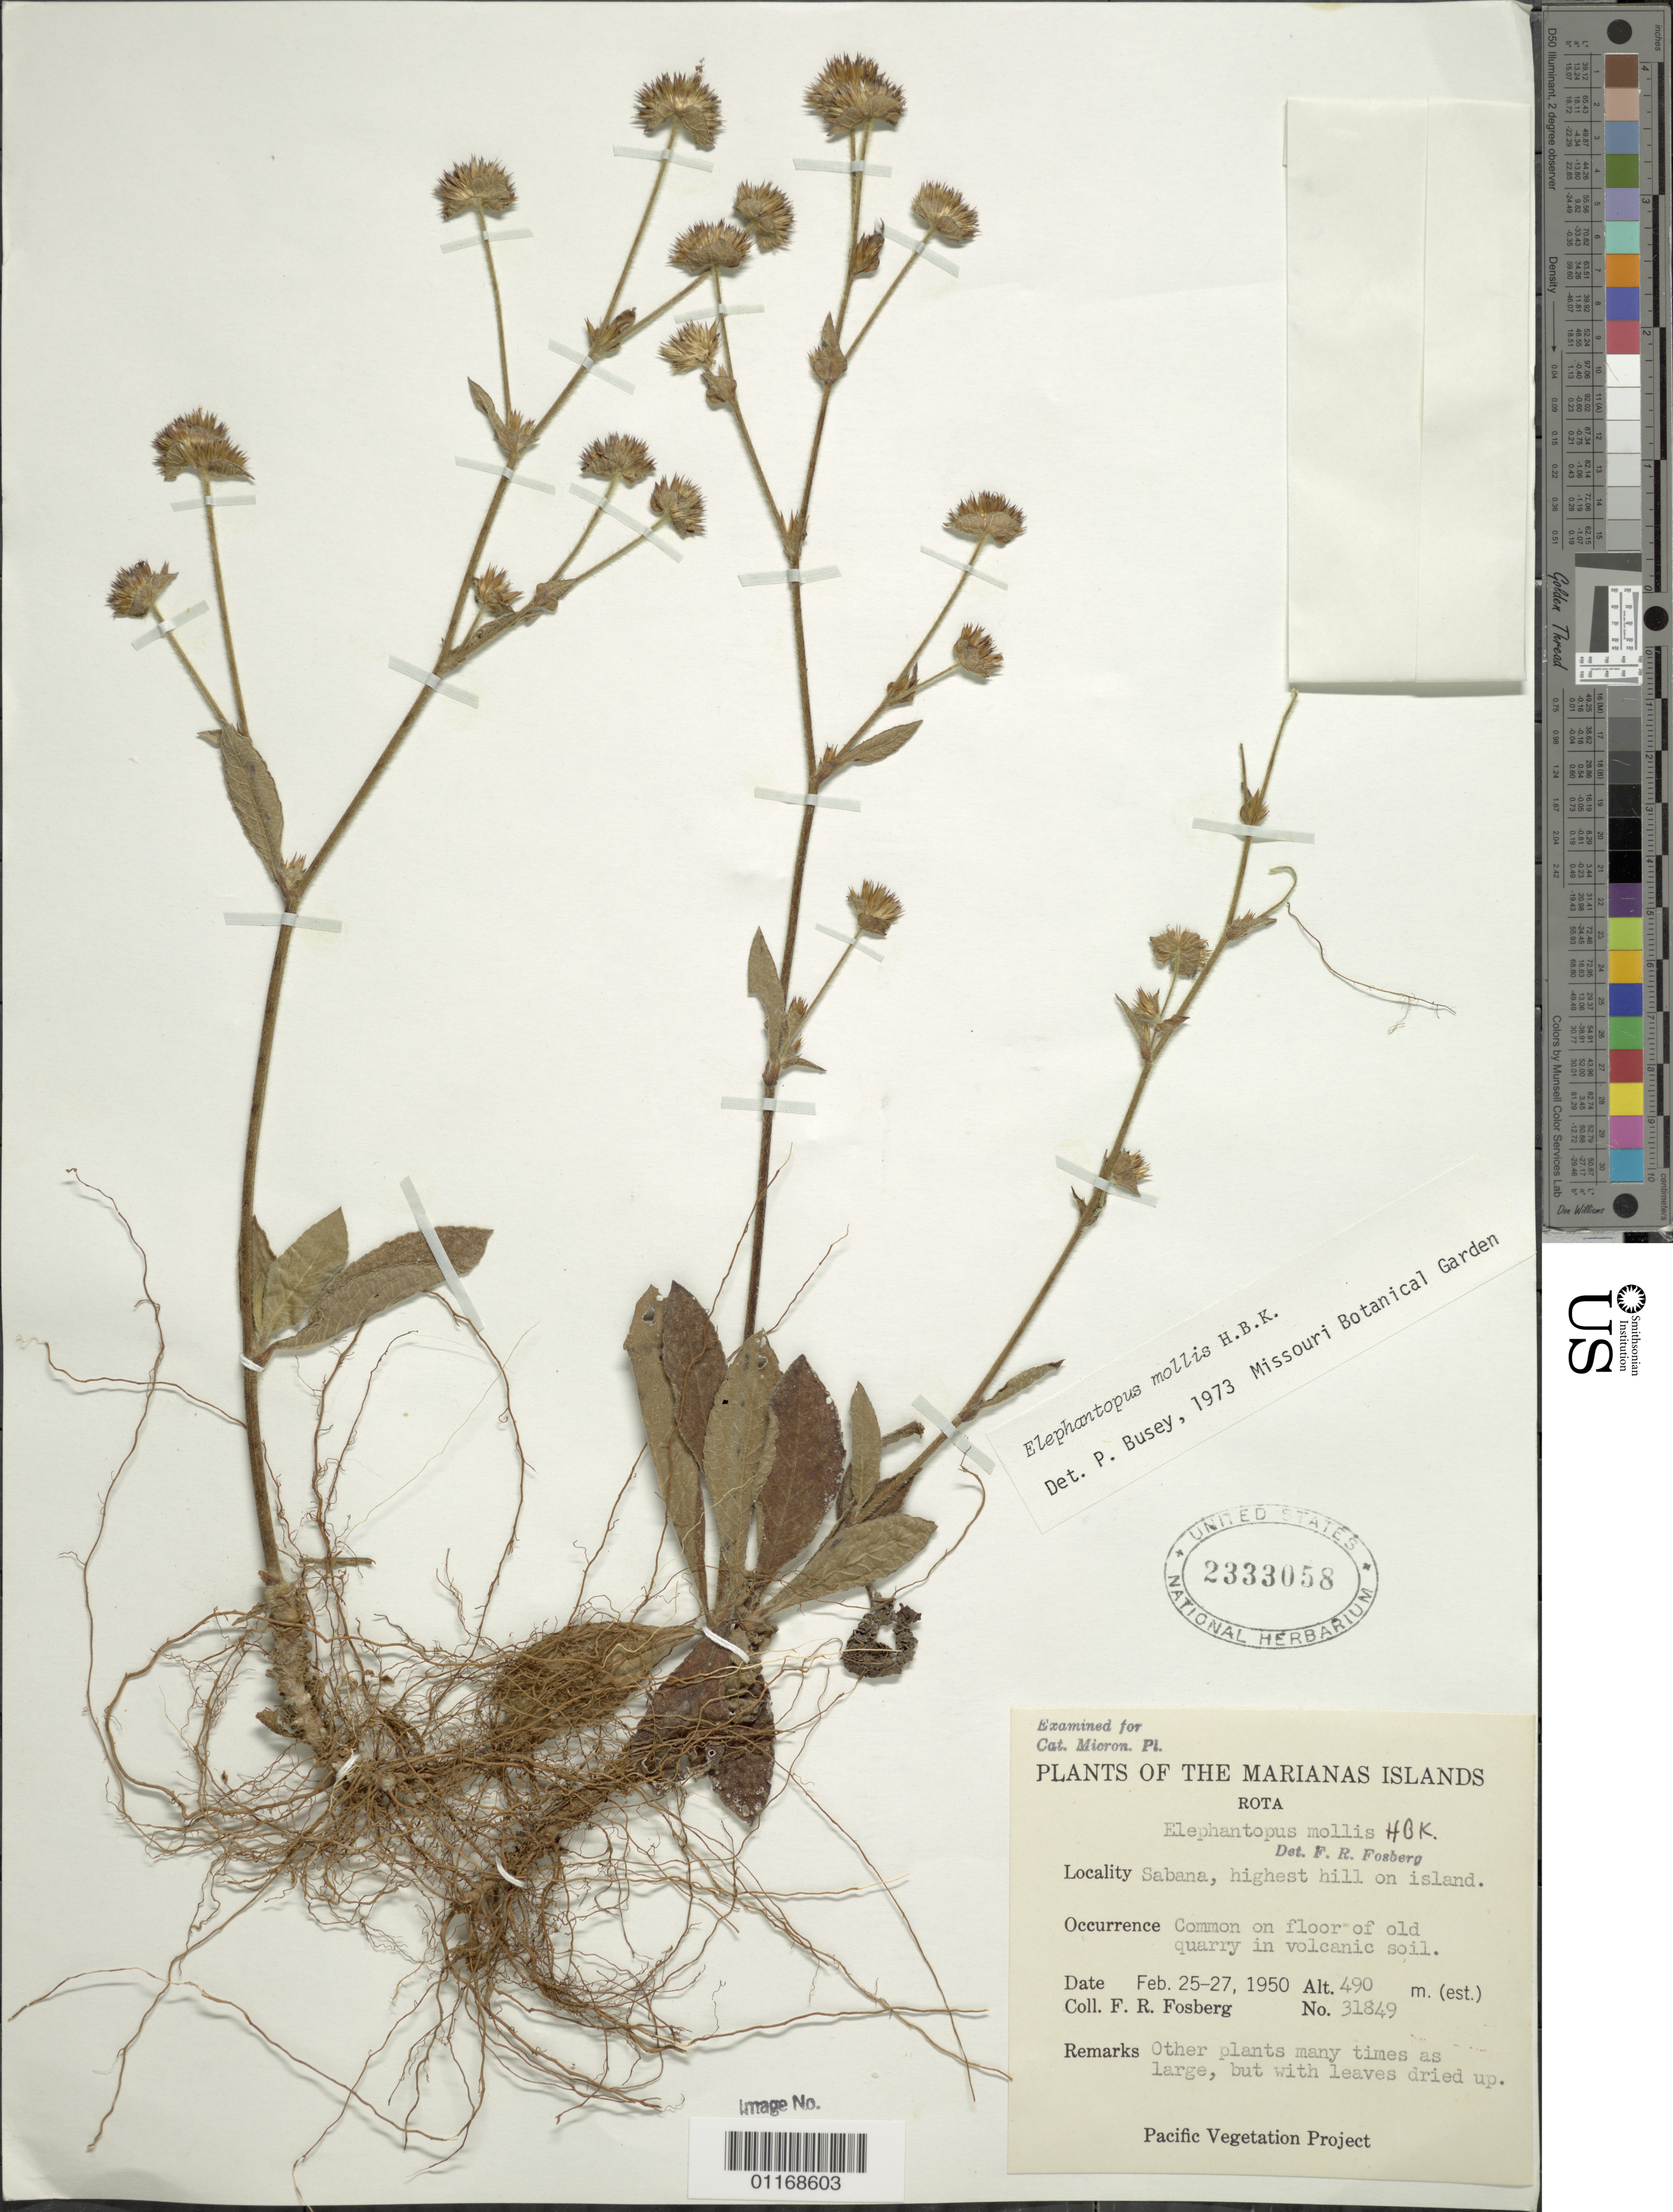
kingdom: Plantae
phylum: Tracheophyta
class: Magnoliopsida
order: Asterales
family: Asteraceae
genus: Elephantopus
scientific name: Elephantopus mollis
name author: Kunth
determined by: Busey, P.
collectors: F. R. Fosberg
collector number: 31849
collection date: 1950-02-25/1950-02-27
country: Guam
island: Guam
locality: Sabana, highest hill on island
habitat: floor of old quarry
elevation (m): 490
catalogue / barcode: US 2333058